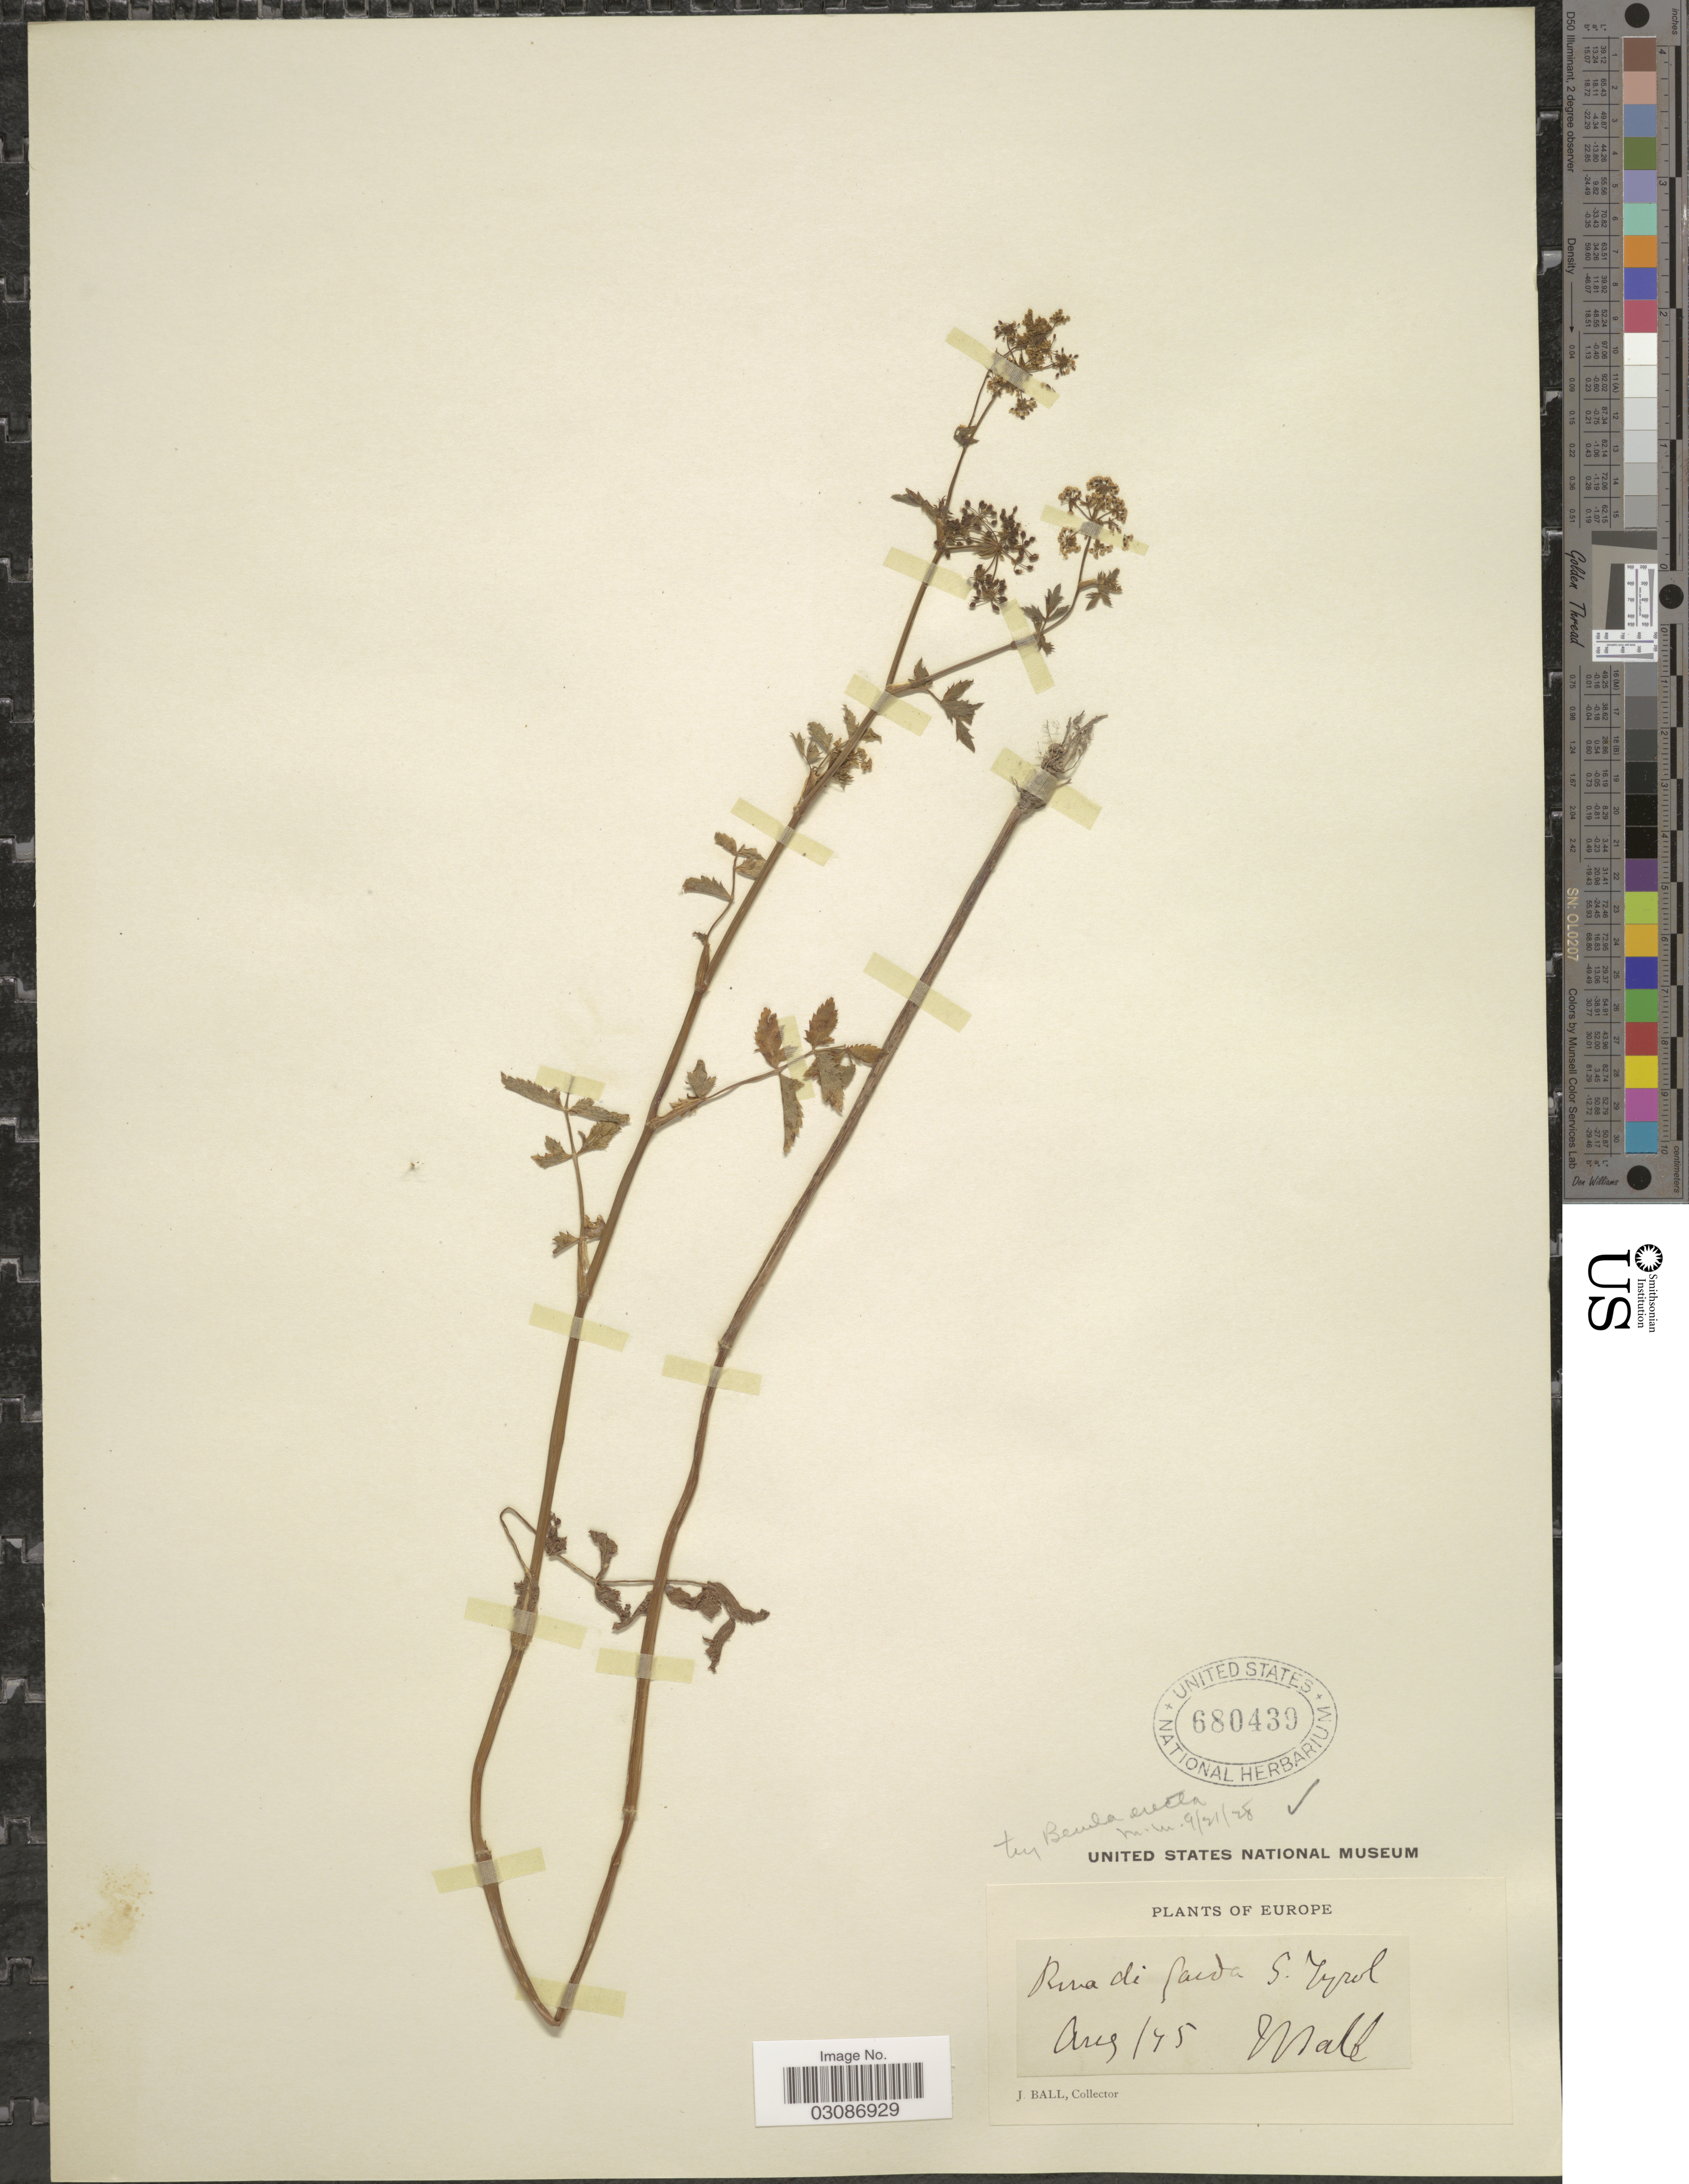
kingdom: Plantae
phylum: Tracheophyta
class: Magnoliopsida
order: Apiales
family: Apiaceae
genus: Berula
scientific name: Berula erecta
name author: (Huds.) Coville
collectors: J. Ball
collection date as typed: Transcribed d/m/y: /8/45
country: Italy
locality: Riva di Garda S. Tyrol. Europe.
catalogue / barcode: US 680439